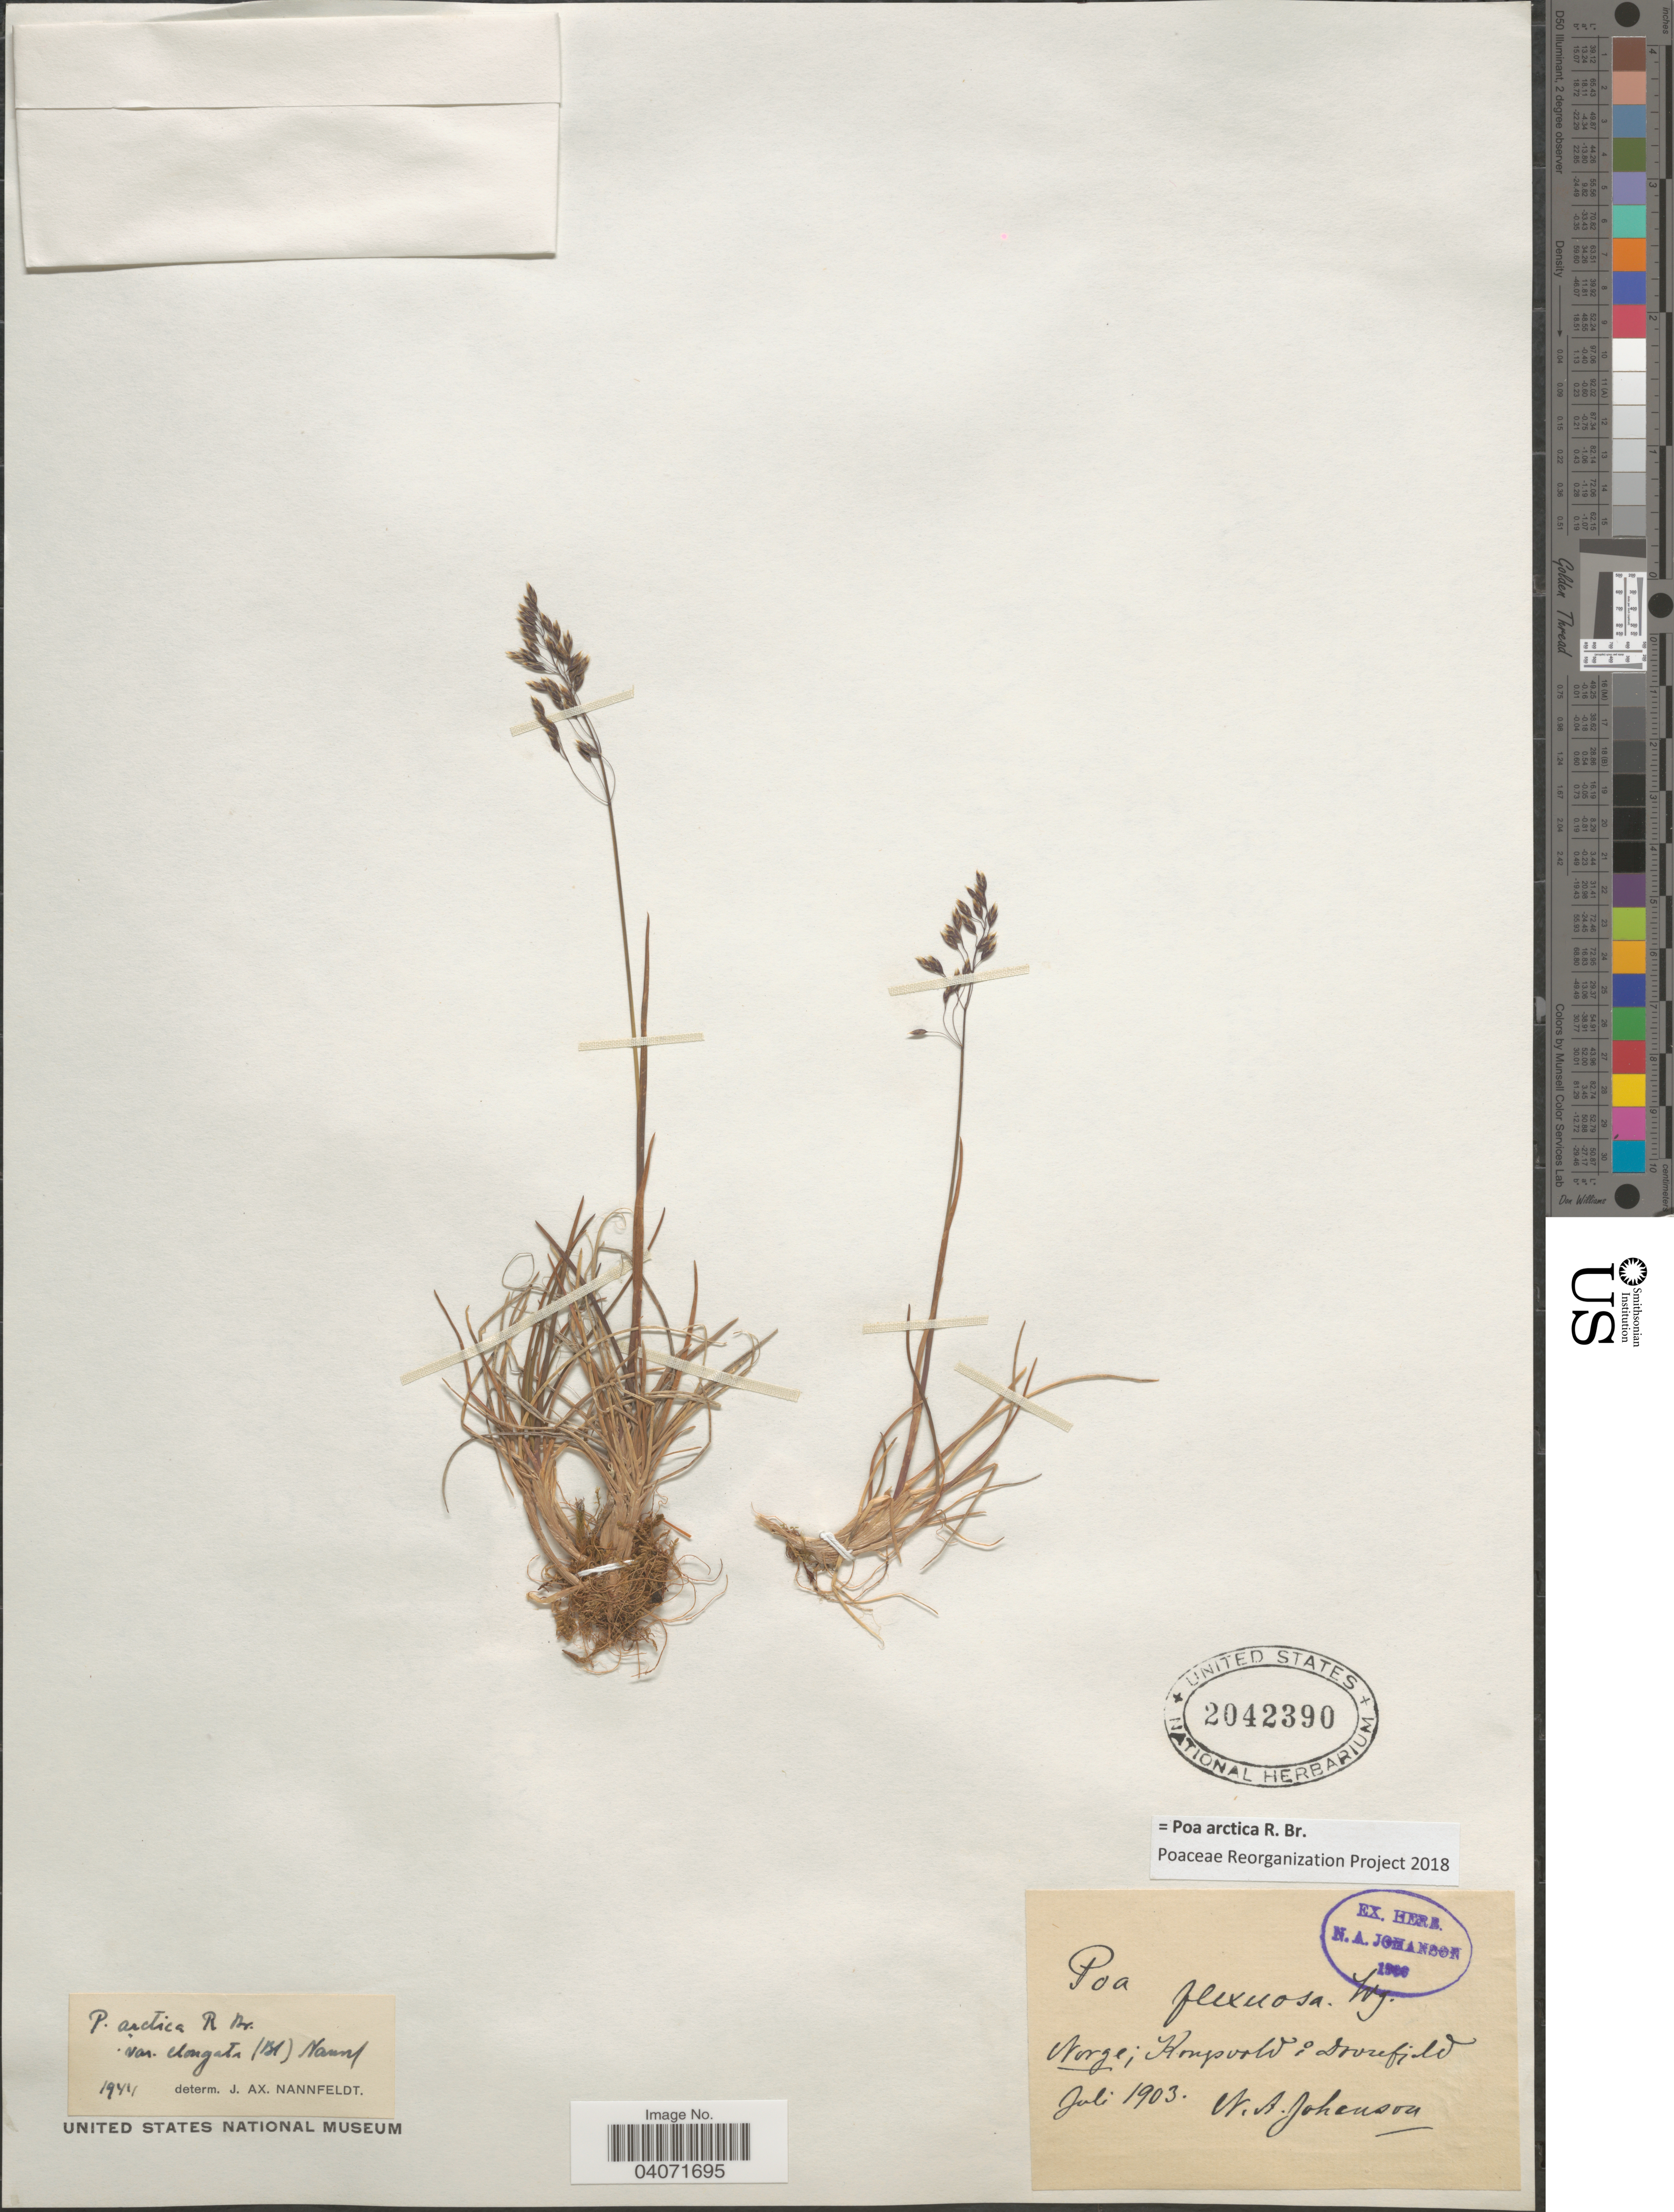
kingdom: Plantae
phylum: Tracheophyta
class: Liliopsida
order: Poales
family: Poaceae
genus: Poa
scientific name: Poa arctica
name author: R. Br.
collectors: N. Johanson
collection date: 1903-07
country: Norway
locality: Norge: Kongsvold i Dovrefjed.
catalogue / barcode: US 2042390